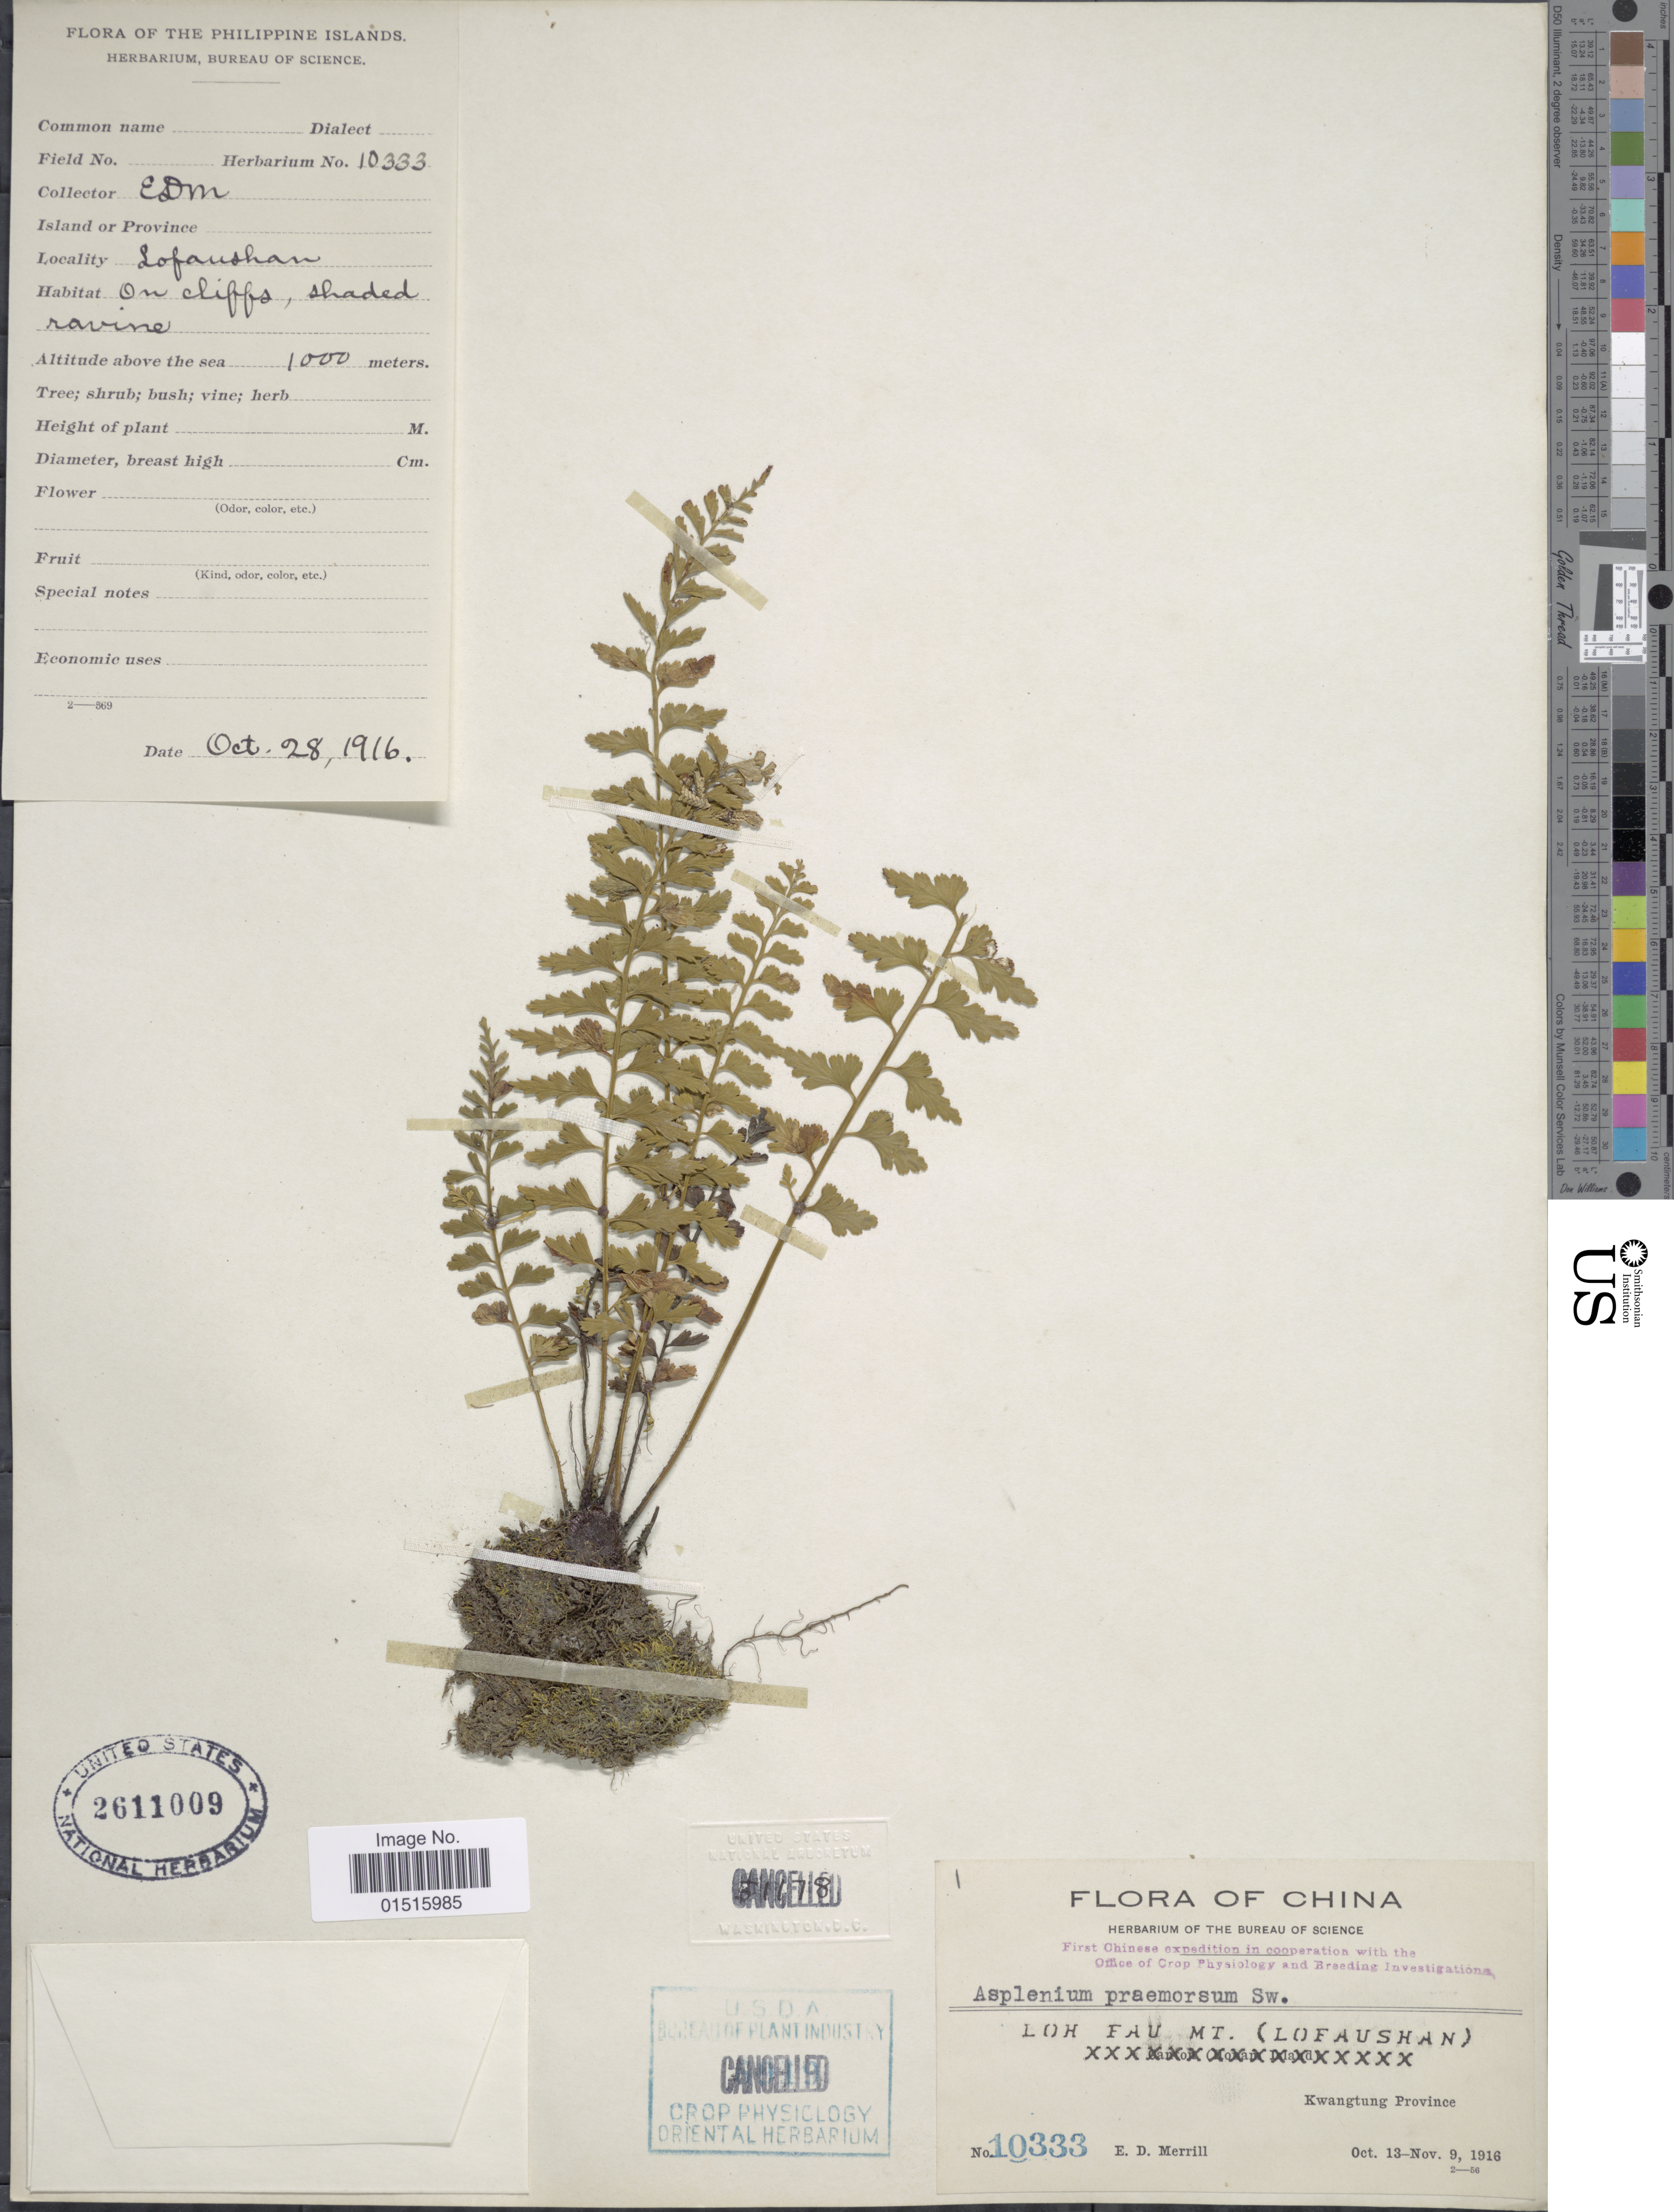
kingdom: Plantae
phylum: Tracheophyta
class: Polypodiopsida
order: Polypodiales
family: Aspleniaceae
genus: Asplenium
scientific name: Asplenium yoshinagae var. planicaule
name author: (Wall. ex Mett.) C.V. Morton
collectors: E. D. Merrill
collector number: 10333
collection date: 1916-10-28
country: China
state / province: Guangdong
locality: Loh Fau Mt. (Lofaushan), Kwangtung Province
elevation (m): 1000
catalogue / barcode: US 2611009